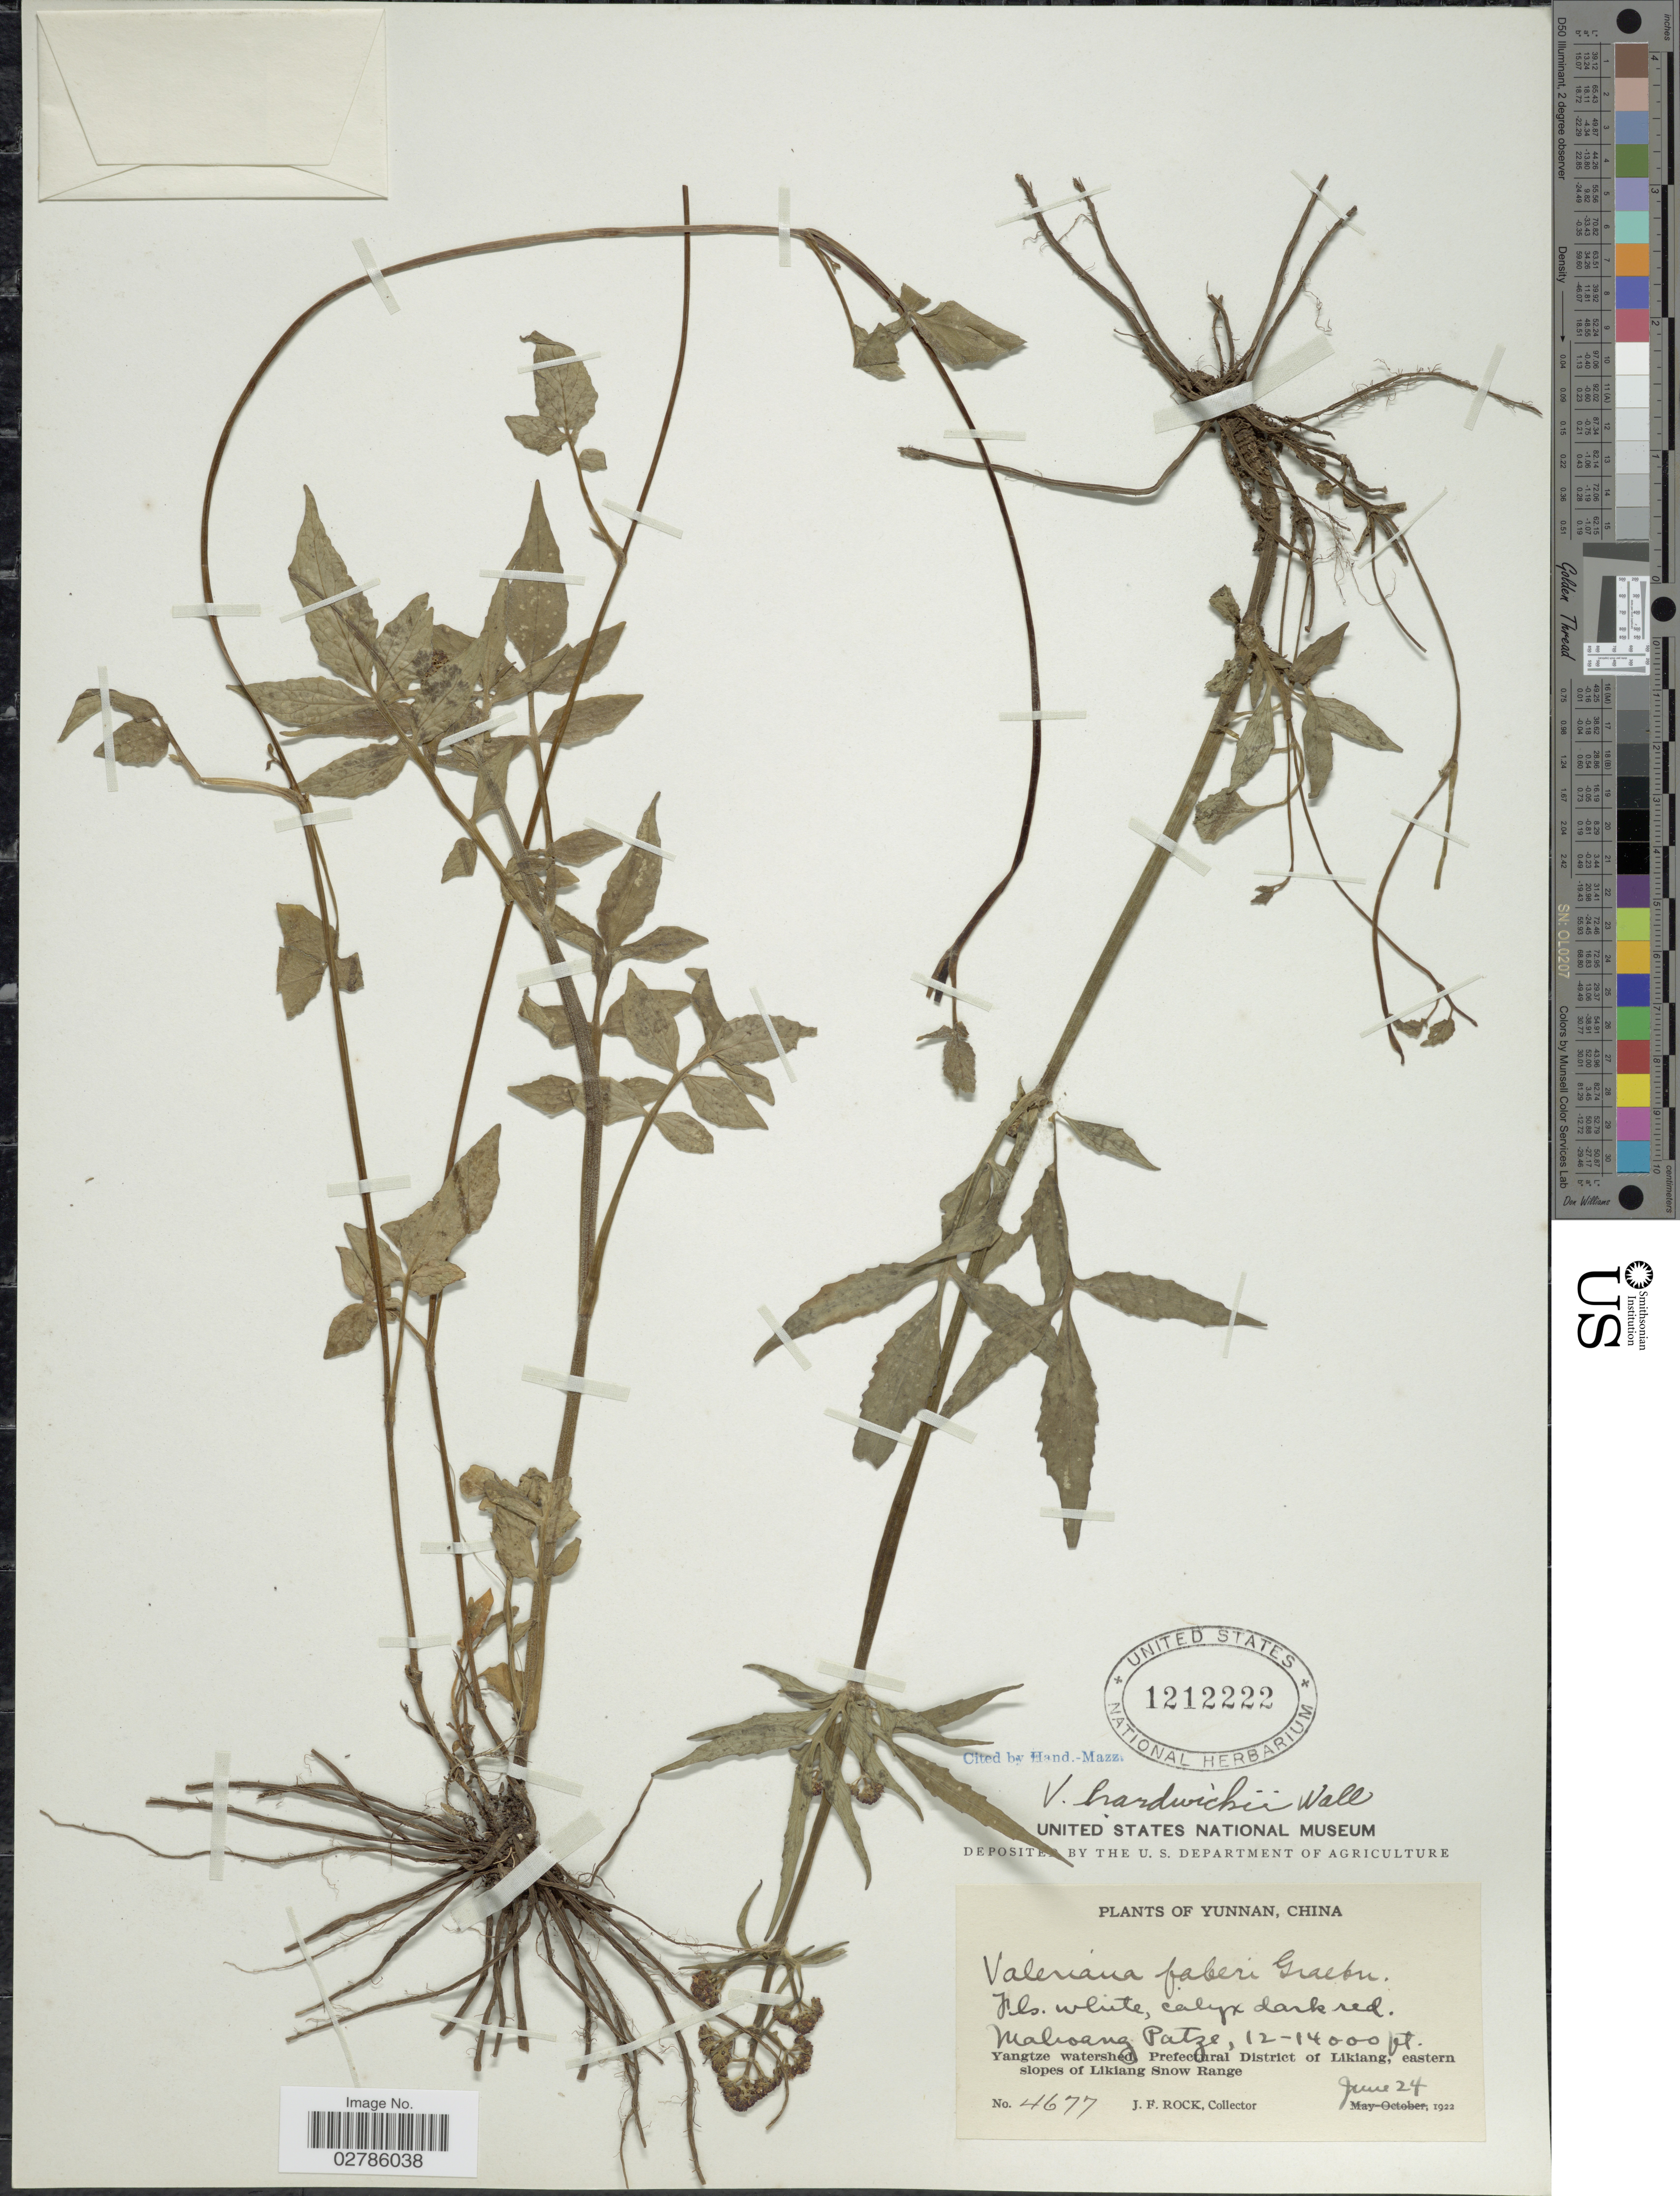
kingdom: Plantae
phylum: Tracheophyta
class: Magnoliopsida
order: Dipsacales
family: Caprifoliaceae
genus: Valeriana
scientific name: Valeriana hardwickii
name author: Wall.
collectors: J. Rock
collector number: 4677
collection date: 1922-06-24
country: China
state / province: Yunnan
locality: Mahoang Patze. Yangtze watershed, Prefectural District of Likiang, eastern slopes of Likiang Snow Range.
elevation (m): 3658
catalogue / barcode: US 1212222